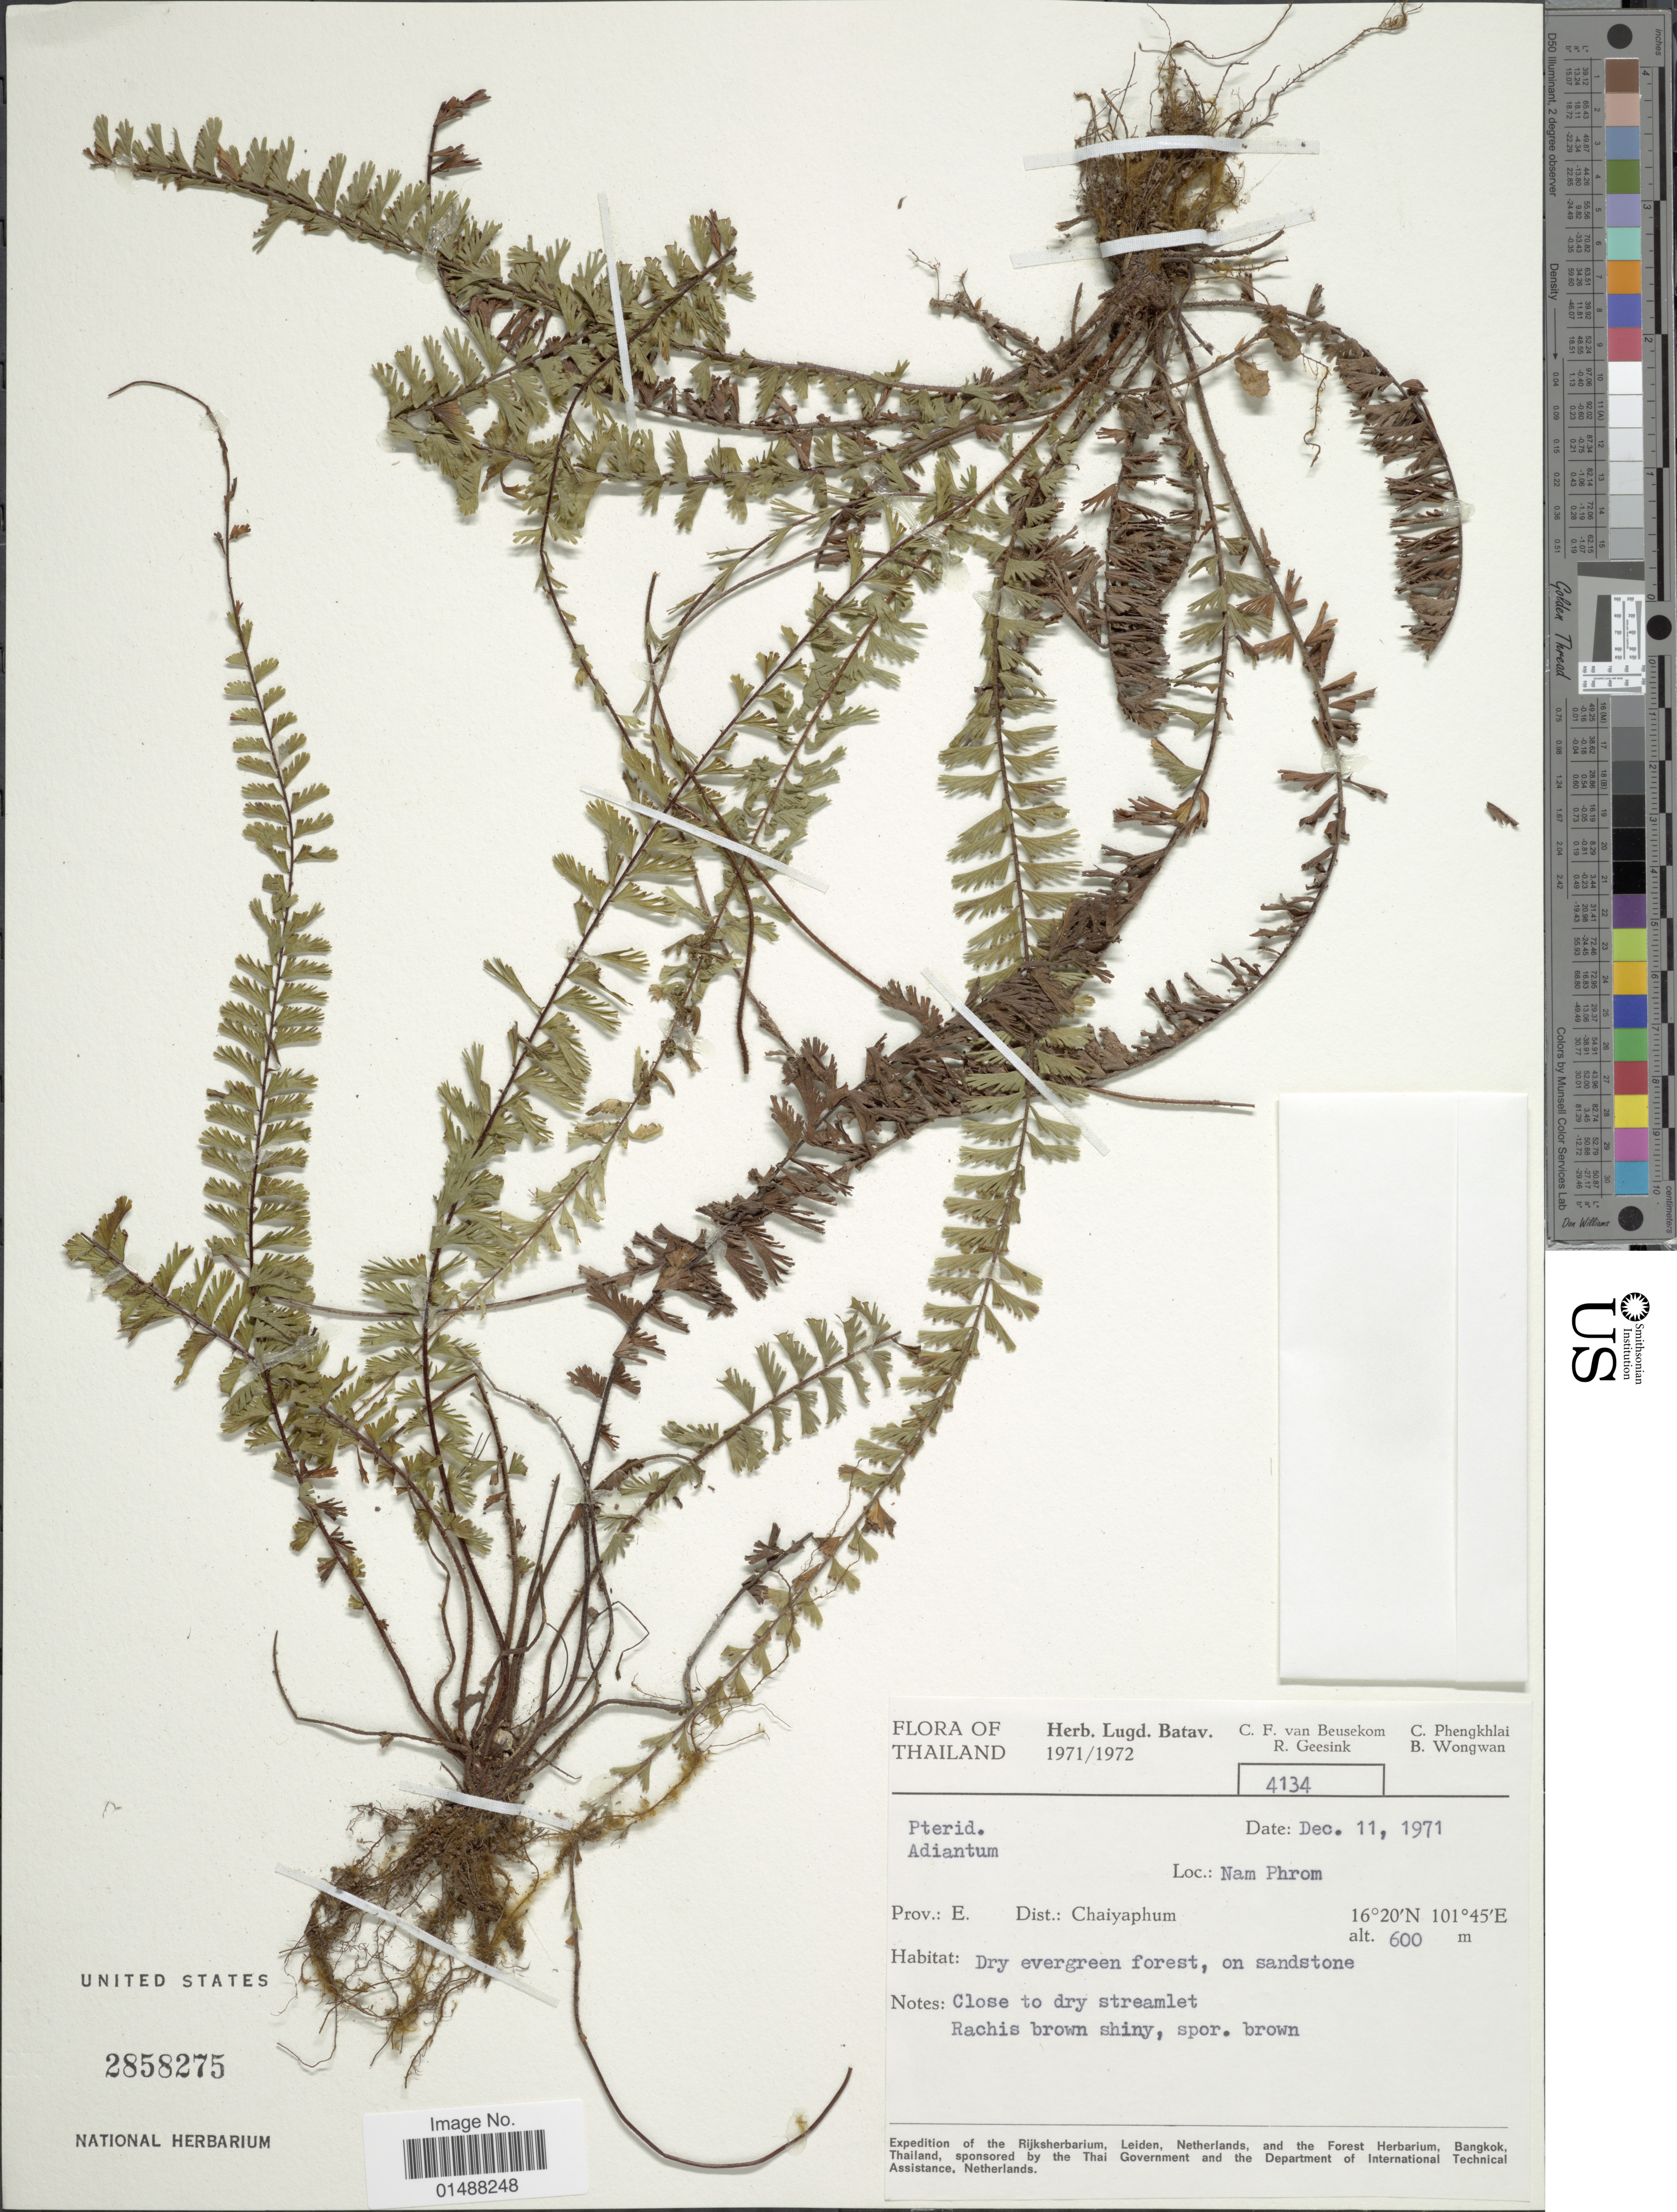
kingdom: Plantae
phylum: Tracheophyta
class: Polypodiopsida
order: Polypodiales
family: Pteridaceae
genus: Adiantum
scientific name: Adiantum caudatum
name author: L.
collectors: C. F. Beusekom, R. Geesink, C. Phengklai & B. Wongwan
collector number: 4134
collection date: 1971-12-11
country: Thailand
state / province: Chaiyaphum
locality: Nam Phrom, Prov.: E., Chaiyaphum, Dry evergreen forest, on sandstone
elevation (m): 600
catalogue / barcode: US 2858275